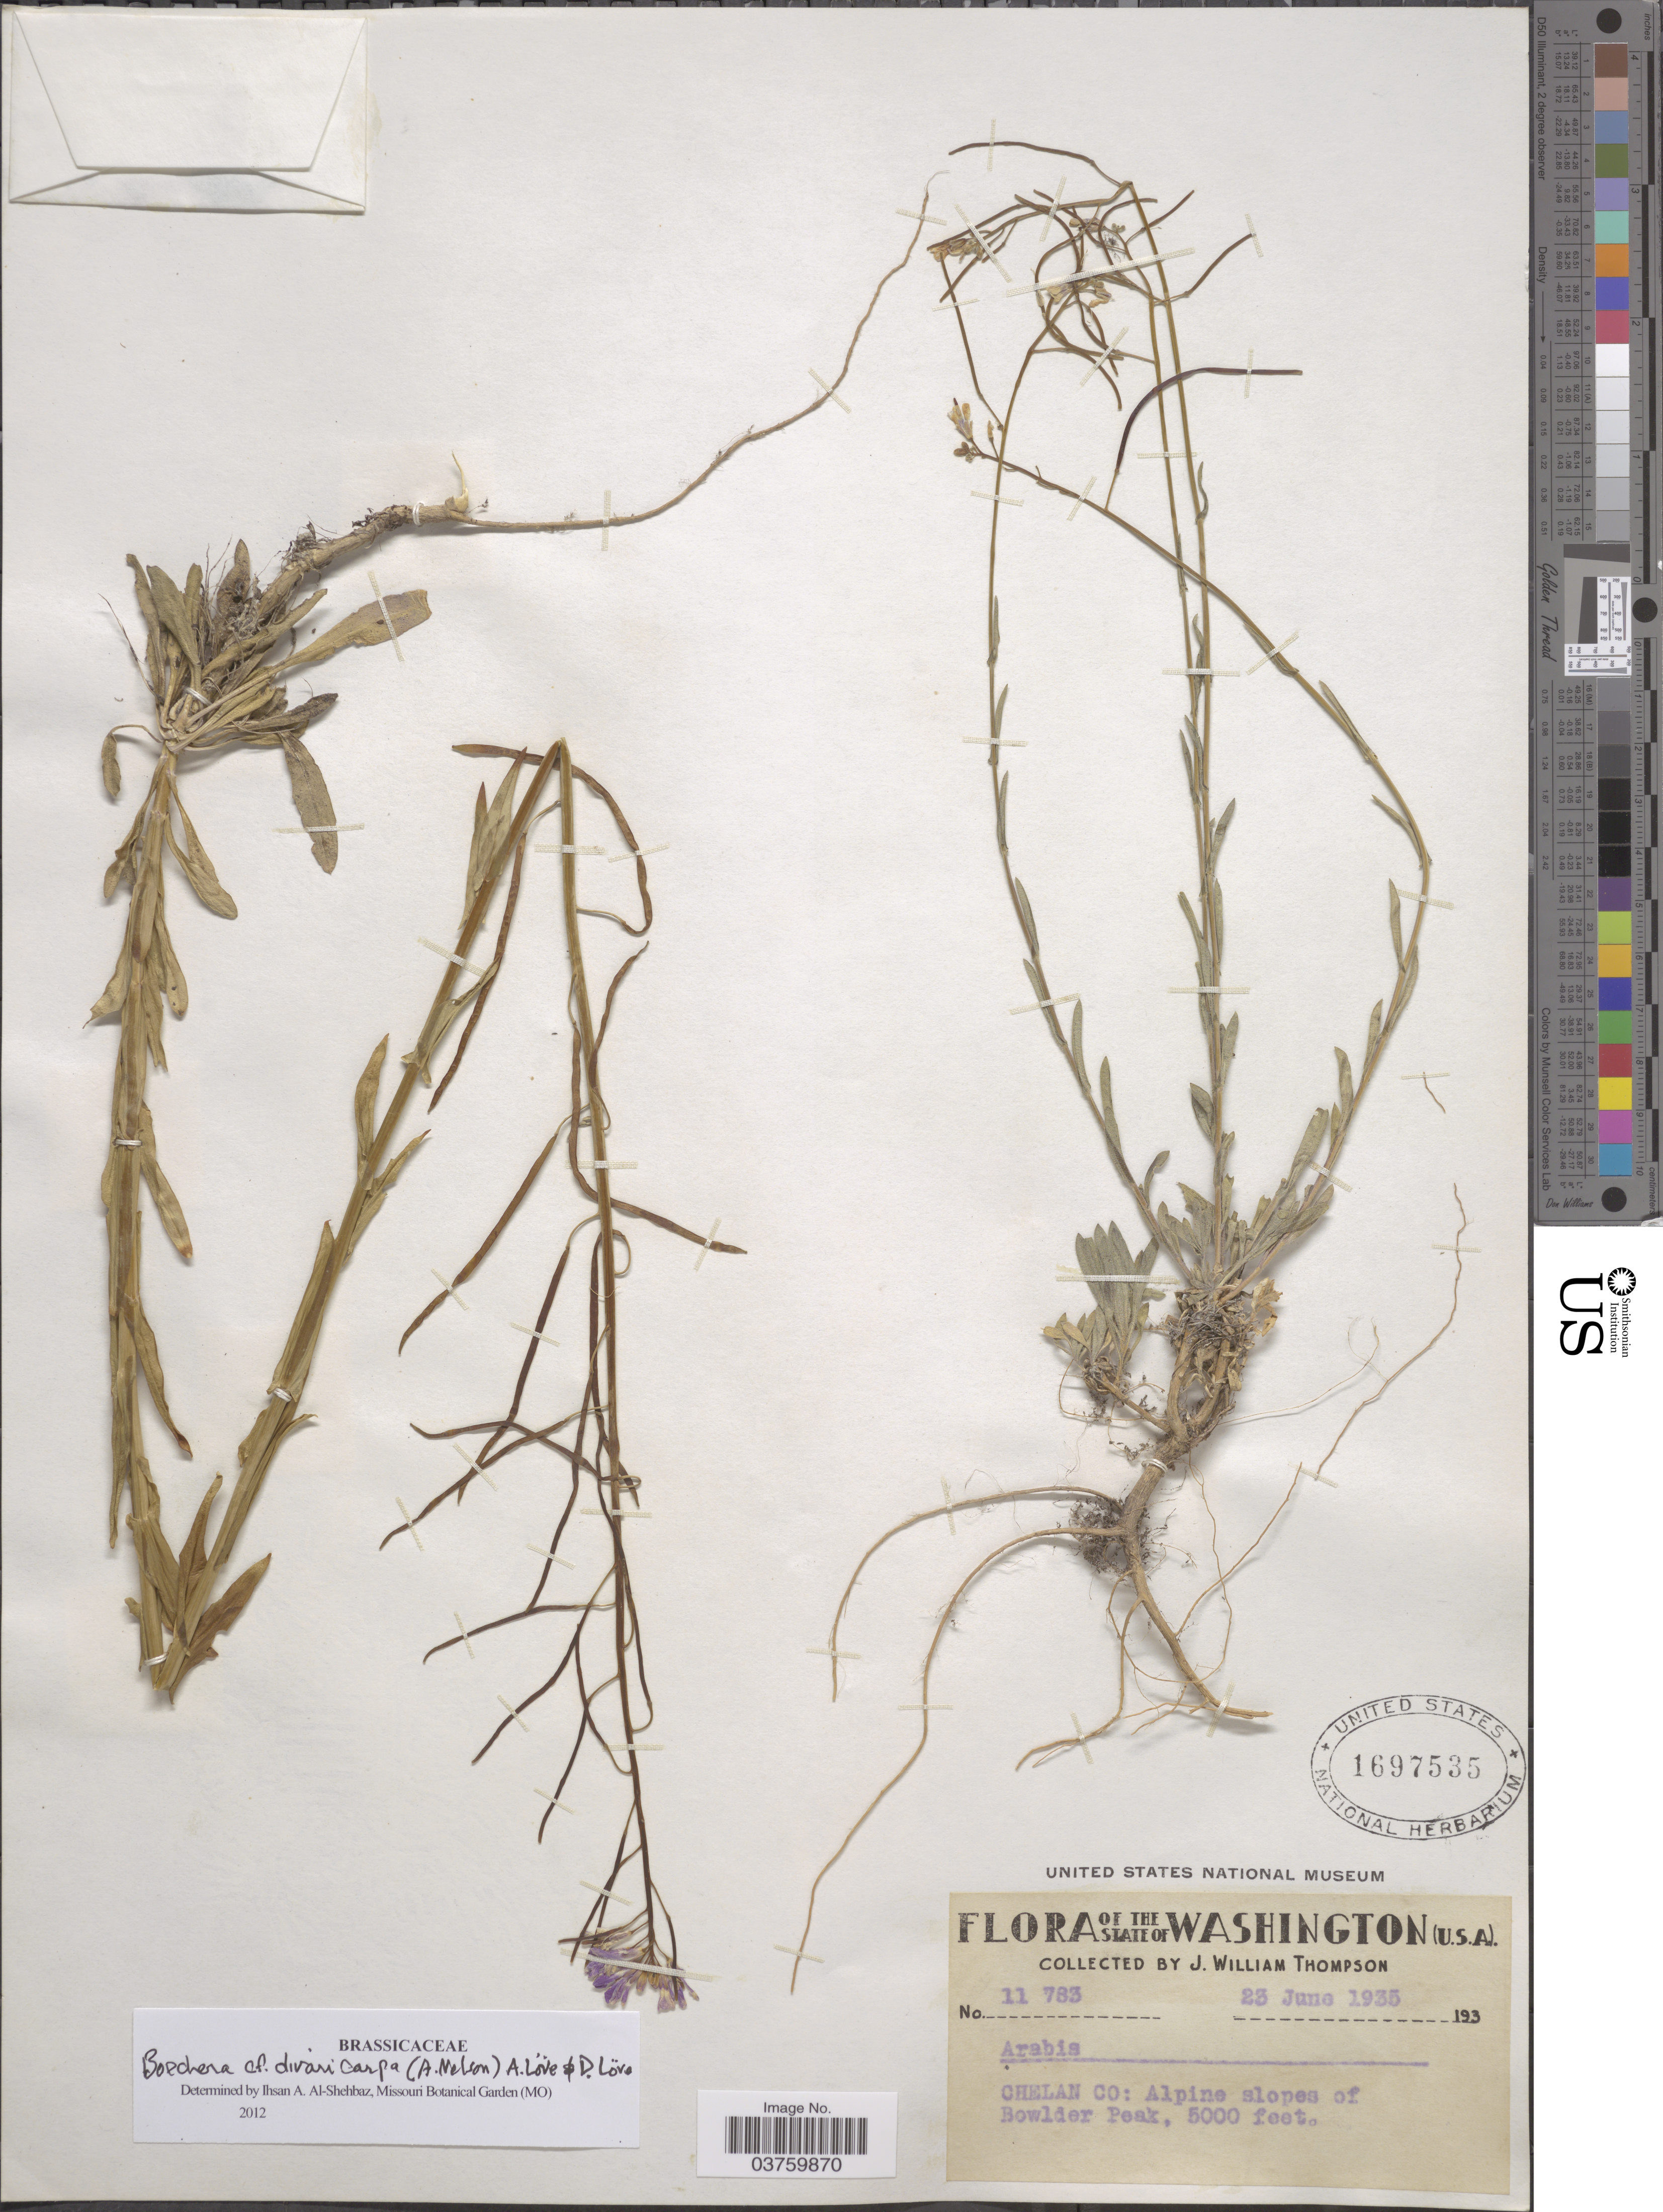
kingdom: Plantae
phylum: Tracheophyta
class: Magnoliopsida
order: Brassicales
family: Brassicaceae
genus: Boechera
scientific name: Boechera divaricarpa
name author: (A. Nelson) Á. Löve & D. Löve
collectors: J. W. Thompson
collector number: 11783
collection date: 1935-06-23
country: United States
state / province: Washington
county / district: Chelan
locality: Chelan Co: Alpine slopes of Bowlder Peak.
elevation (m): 1524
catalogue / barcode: US 1697535